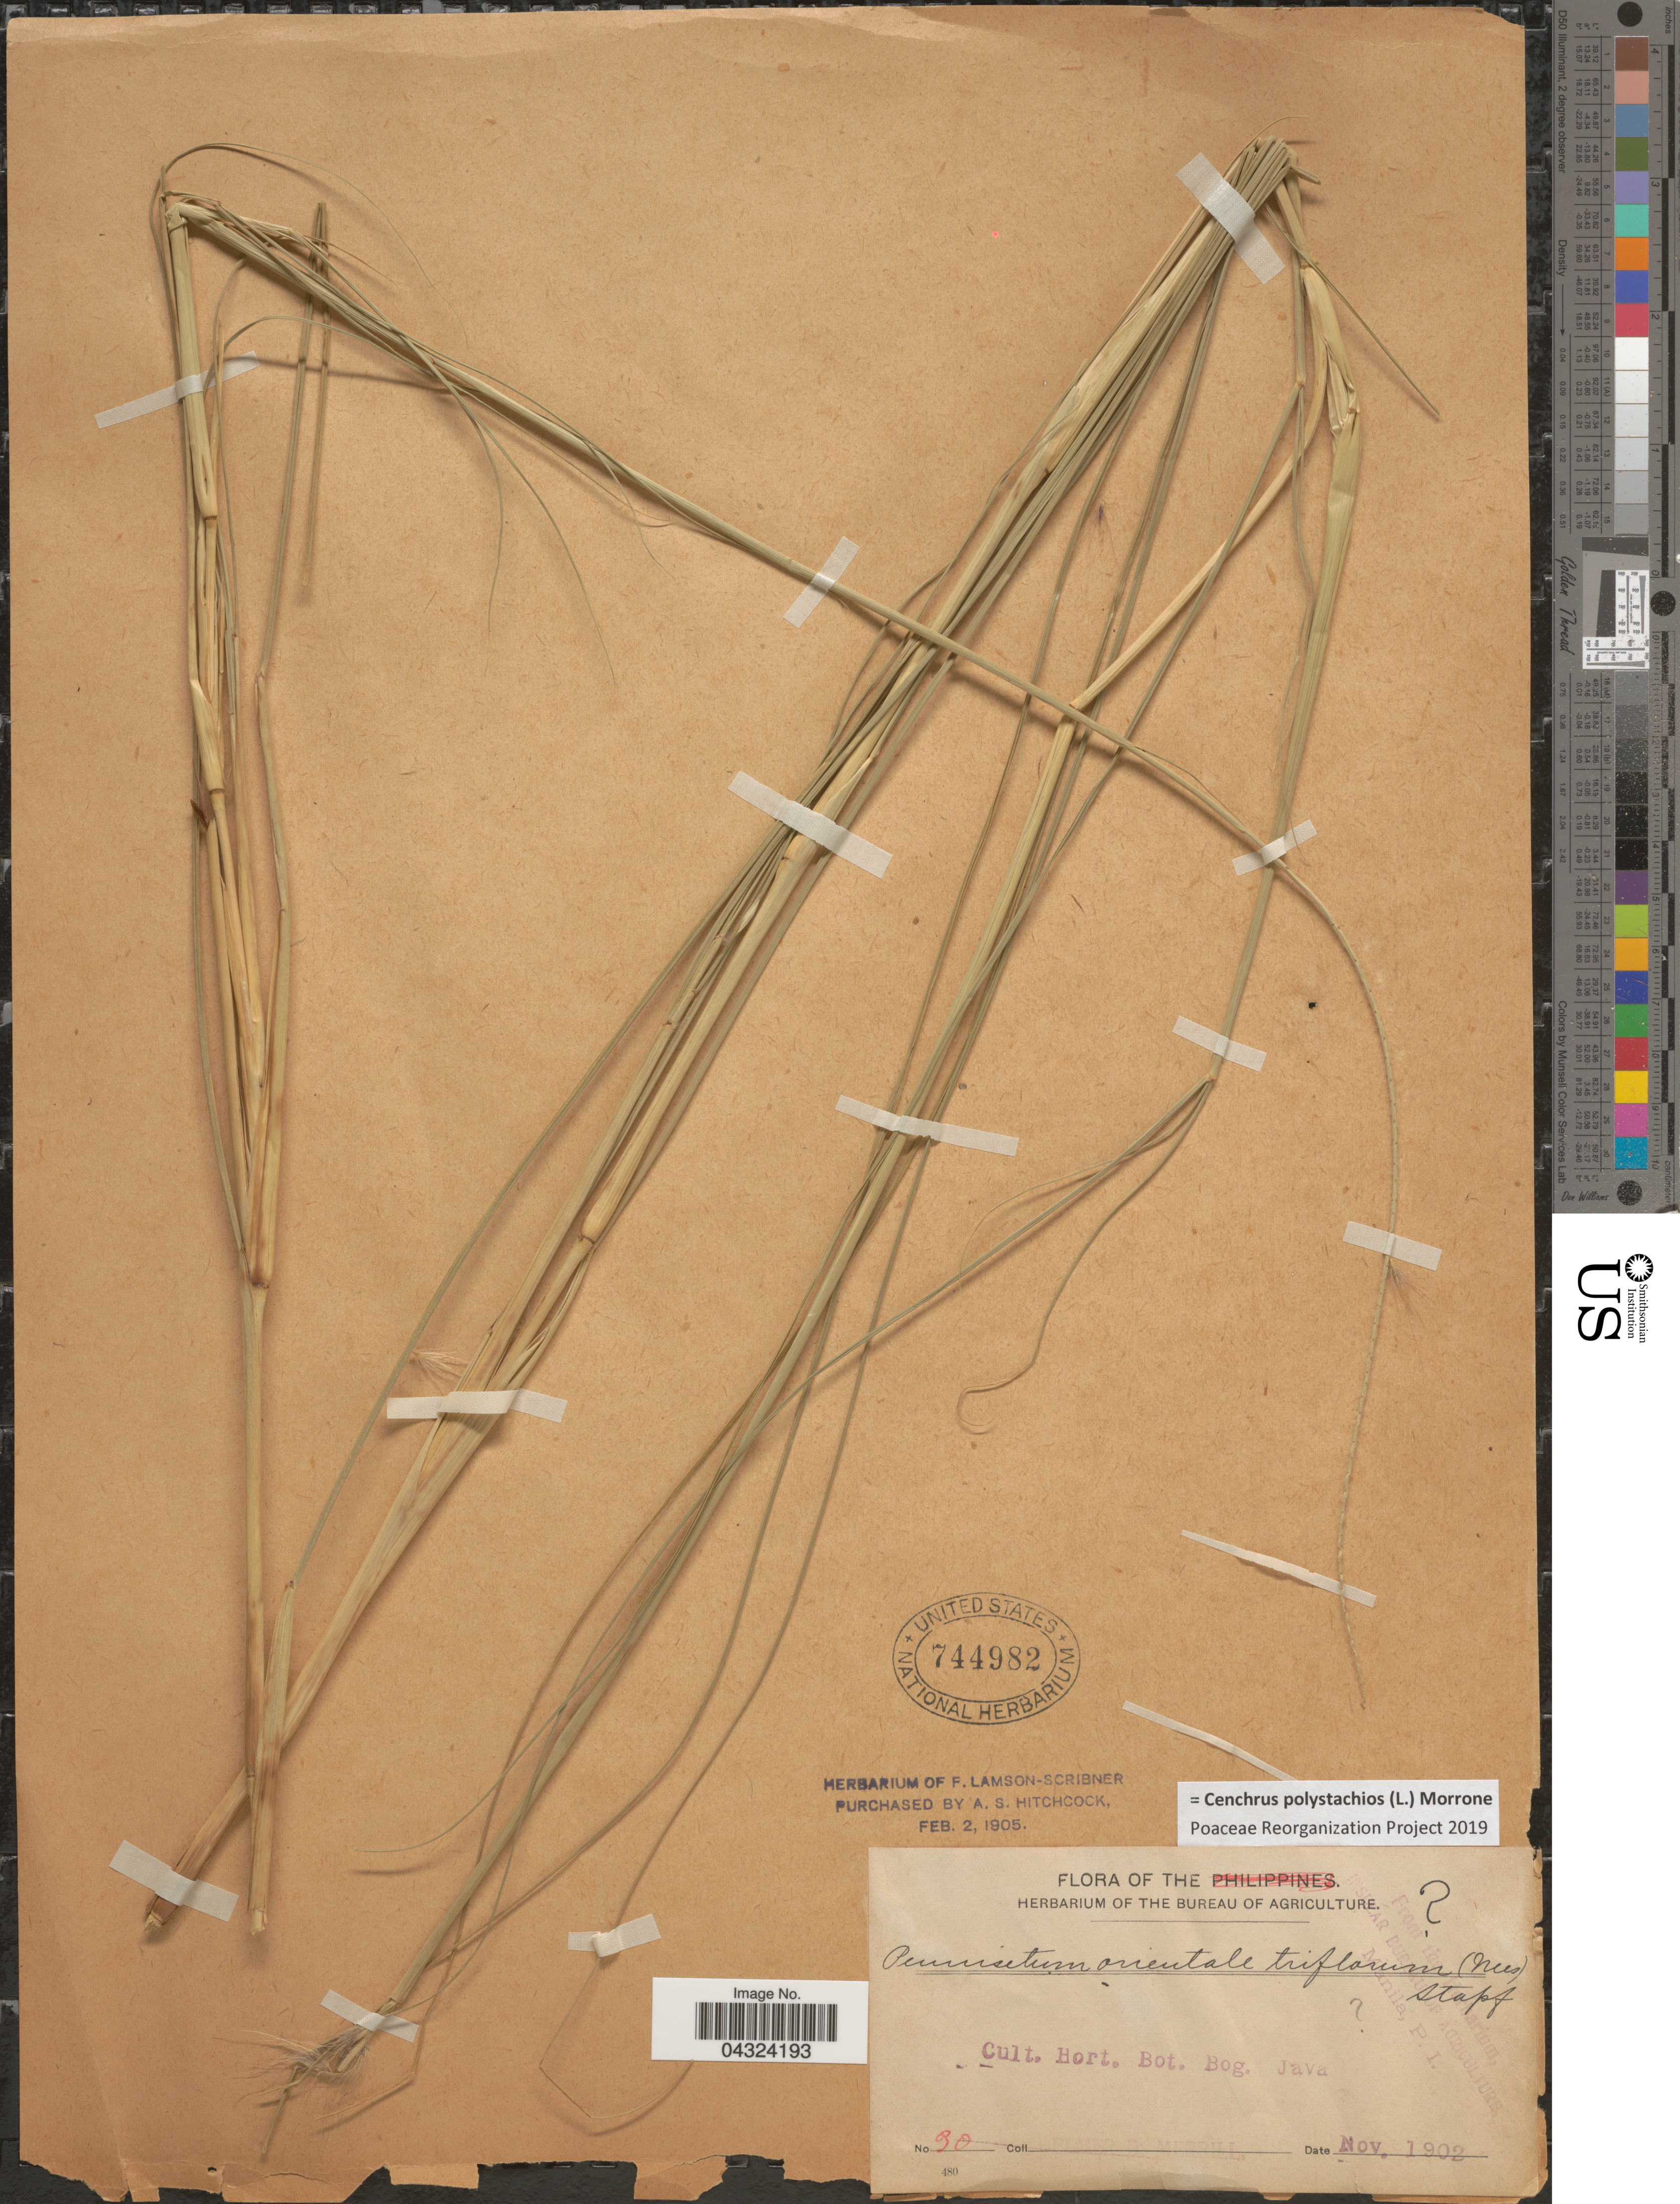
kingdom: Plantae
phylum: Tracheophyta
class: Liliopsida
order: Poales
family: Poaceae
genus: Cenchrus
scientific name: Cenchrus polystachios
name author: (L.) Morrone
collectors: ex herb. F. Lamson Scribner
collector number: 30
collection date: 1902-11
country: Indonesia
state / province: Java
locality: Cult. Hort. Bot. Bog.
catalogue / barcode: US 744982